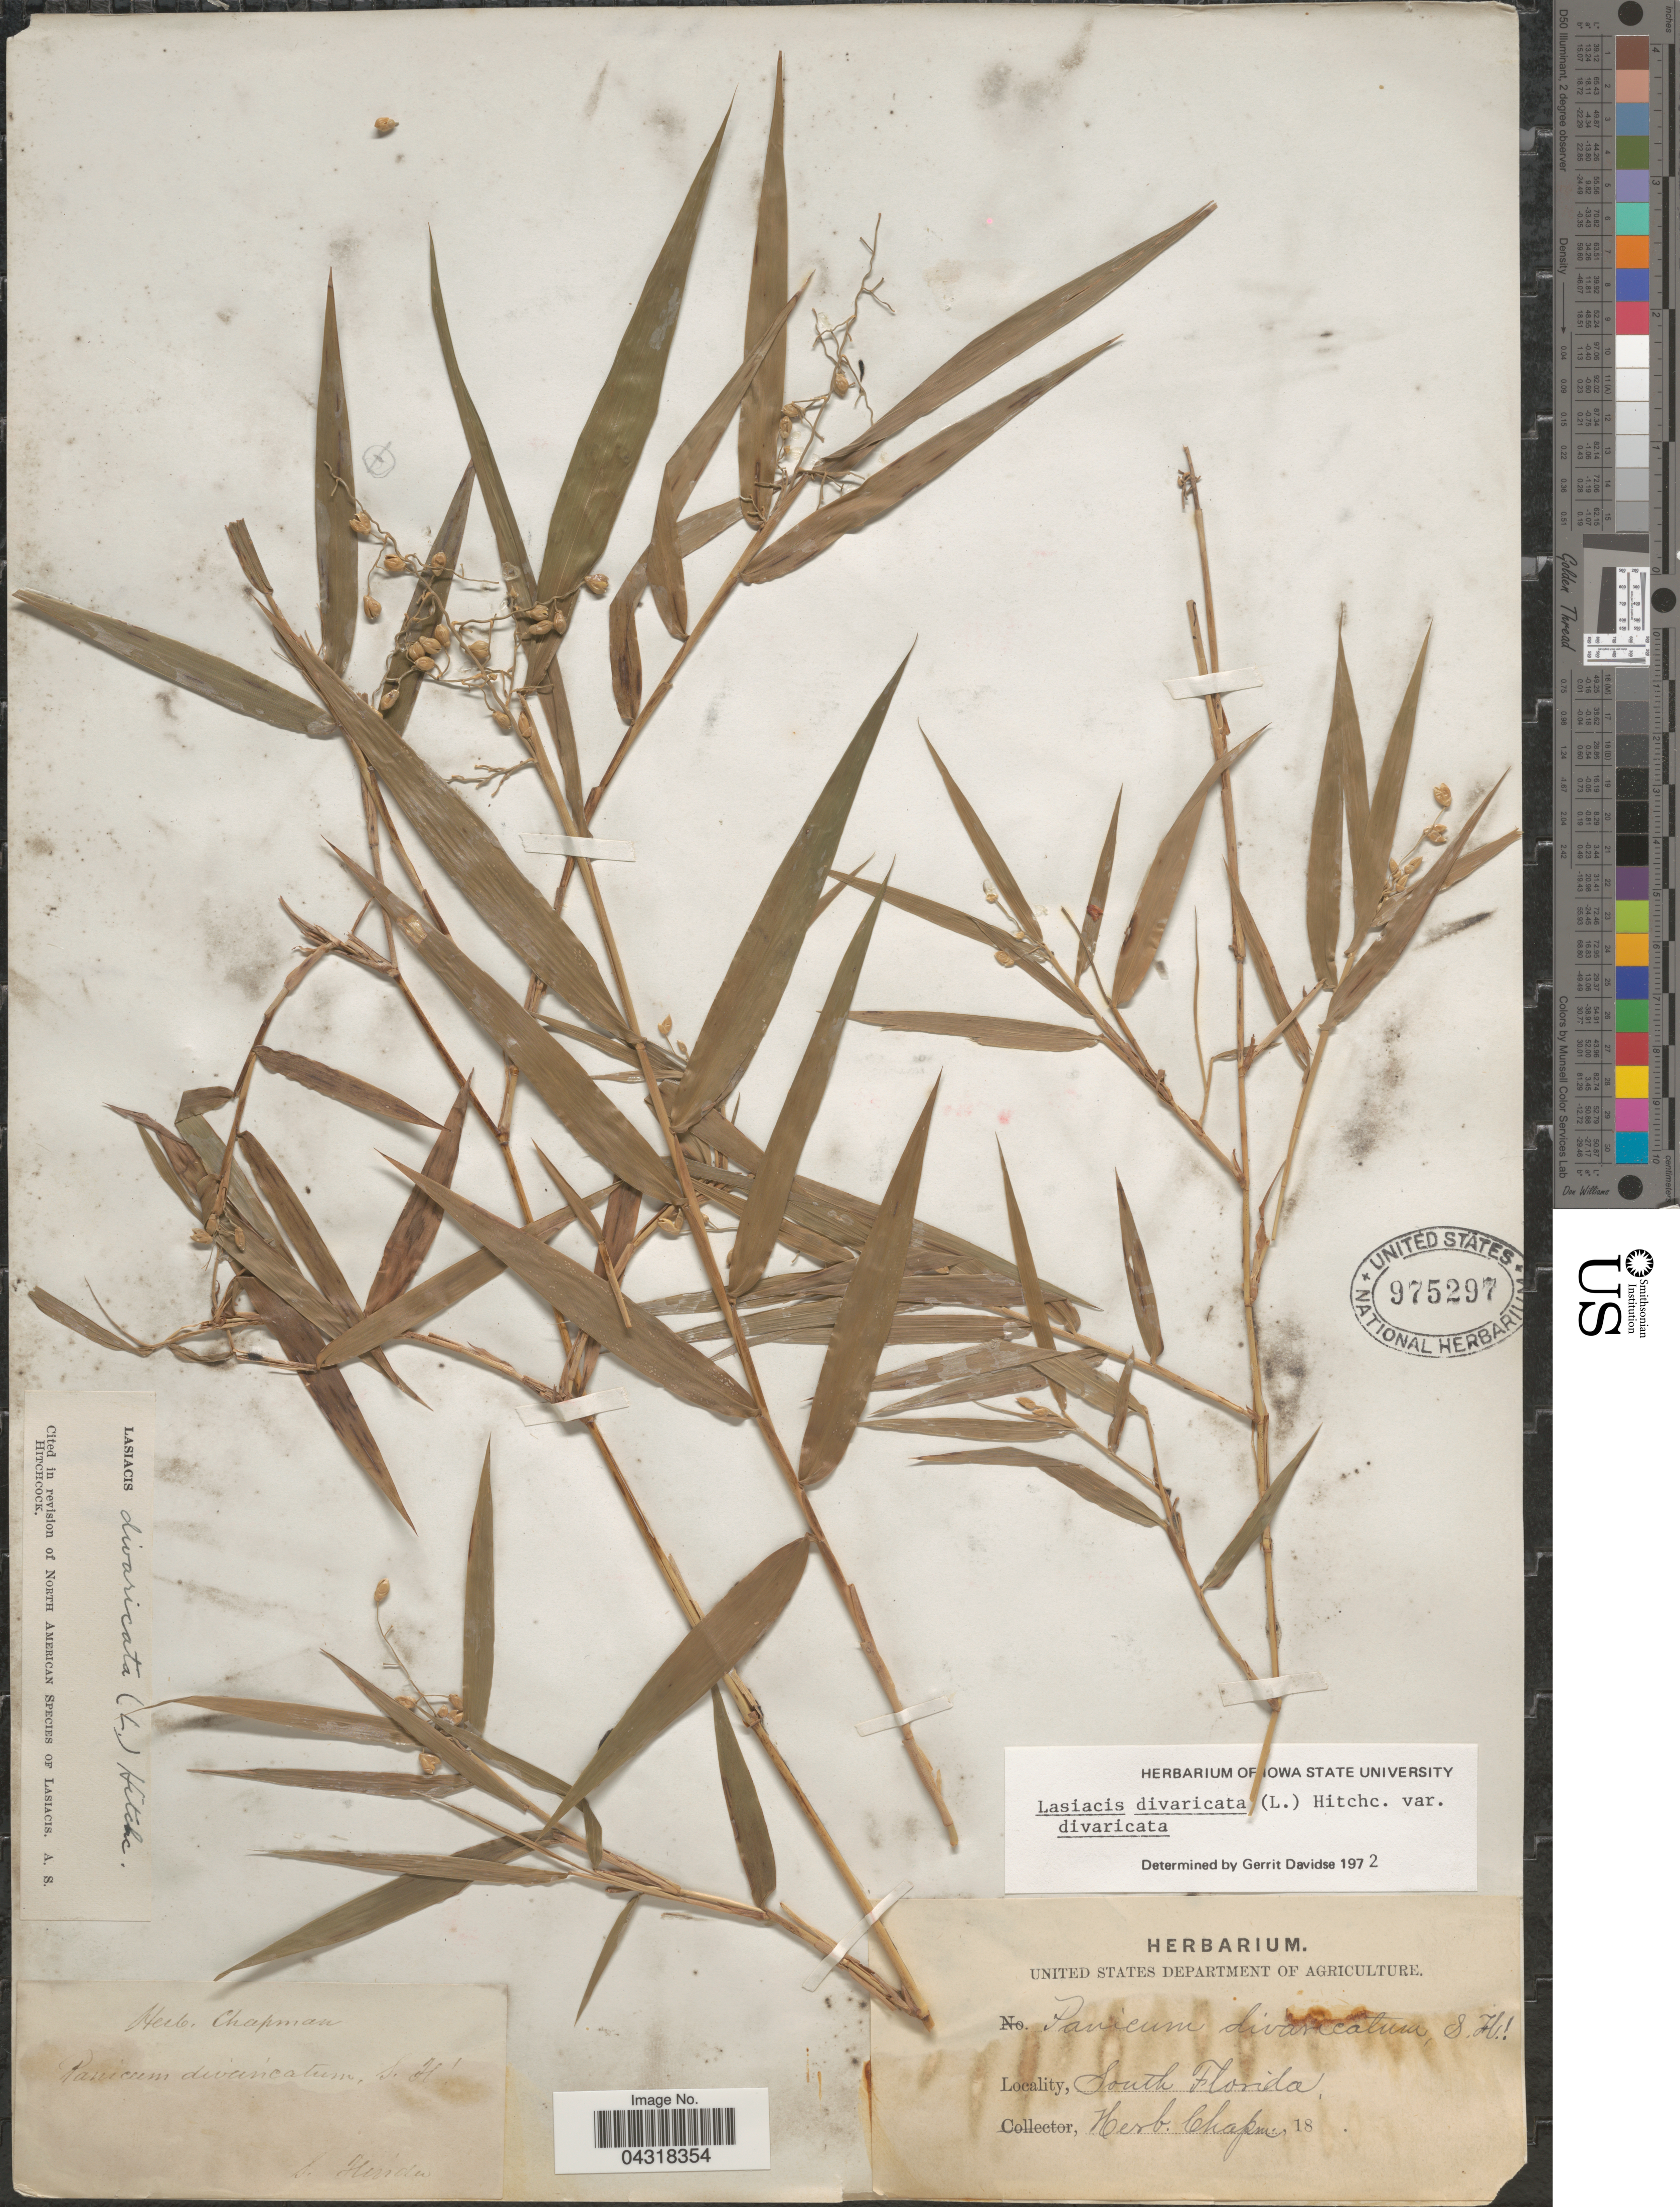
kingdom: Plantae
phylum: Tracheophyta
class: Liliopsida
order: Poales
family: Poaceae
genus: Lasiacis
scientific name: Lasiacis divaricata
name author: (L.) Hitchc.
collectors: ex herb. Chapman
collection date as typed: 18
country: United States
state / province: Florida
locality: South Florida.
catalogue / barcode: US 975297